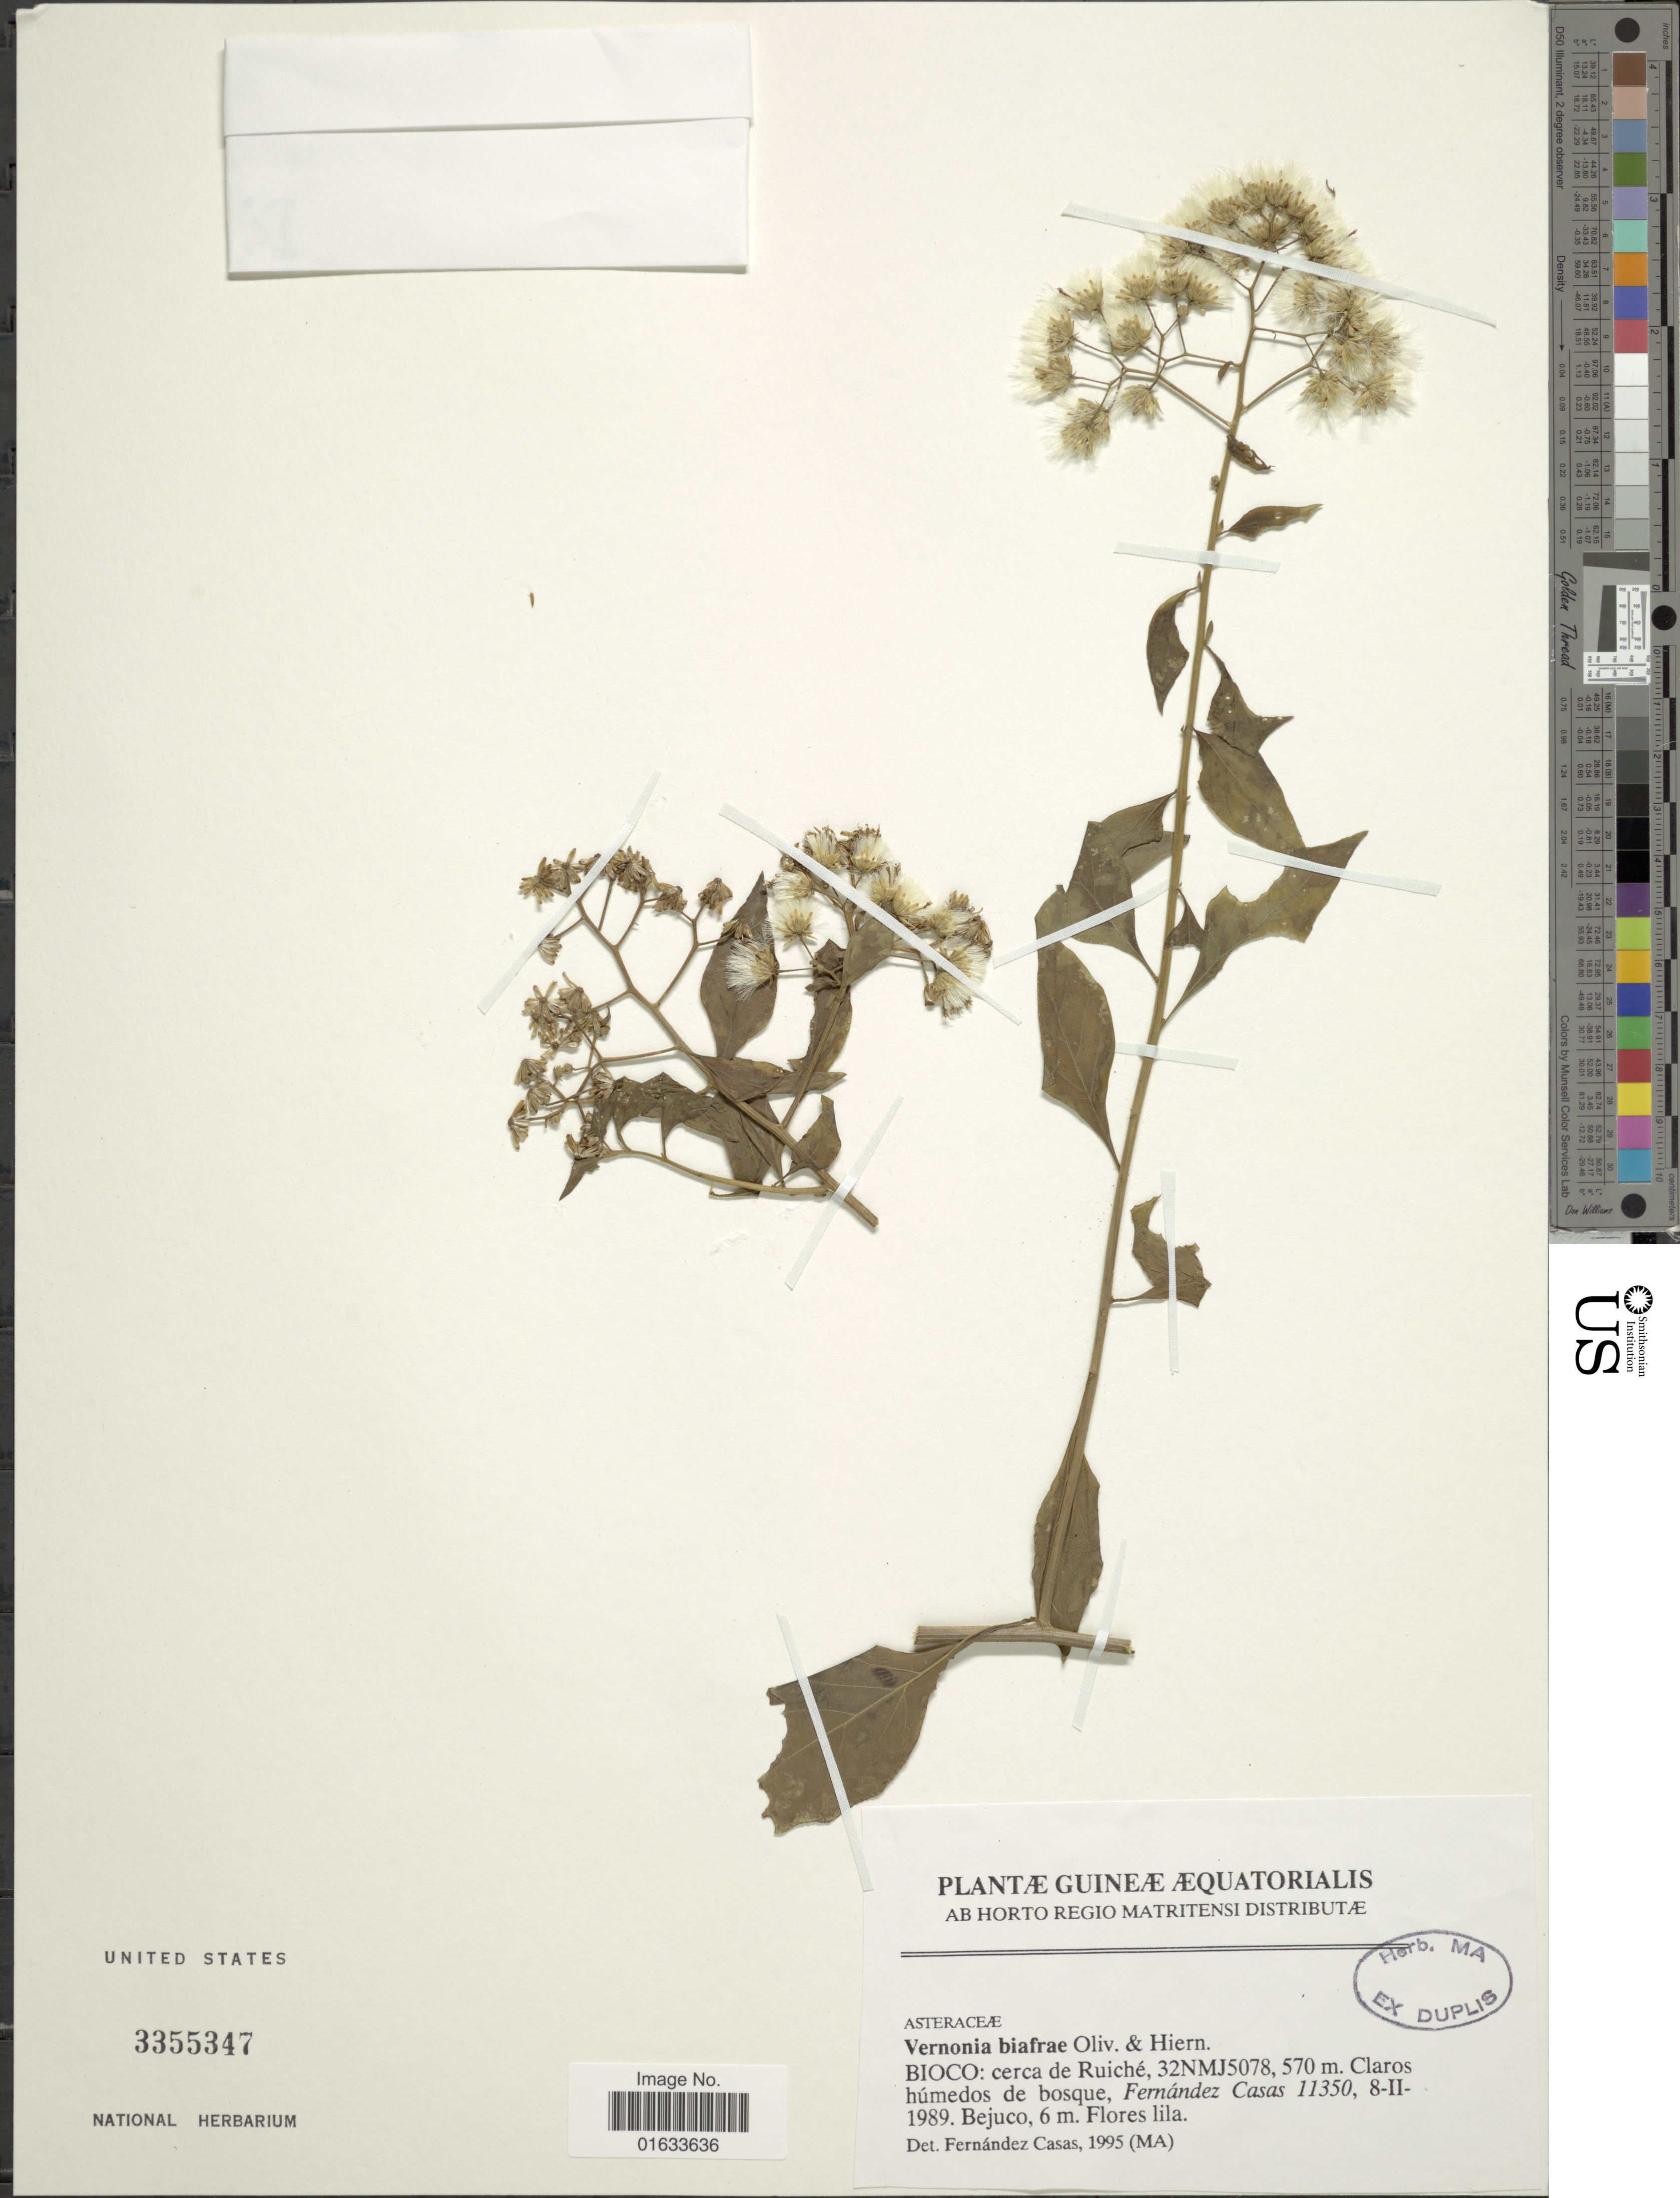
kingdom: Plantae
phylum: Tracheophyta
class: Magnoliopsida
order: Asterales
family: Asteraceae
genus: Distephanus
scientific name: Distephanus biafrae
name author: (Oliv. & Hiern) H. Rob.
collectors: F. Casas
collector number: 11350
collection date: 1989-02-08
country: Equatorial Guinea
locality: Bioco: cerca de Ruiché, 32NMJ5078.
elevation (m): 570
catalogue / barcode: US 3355347